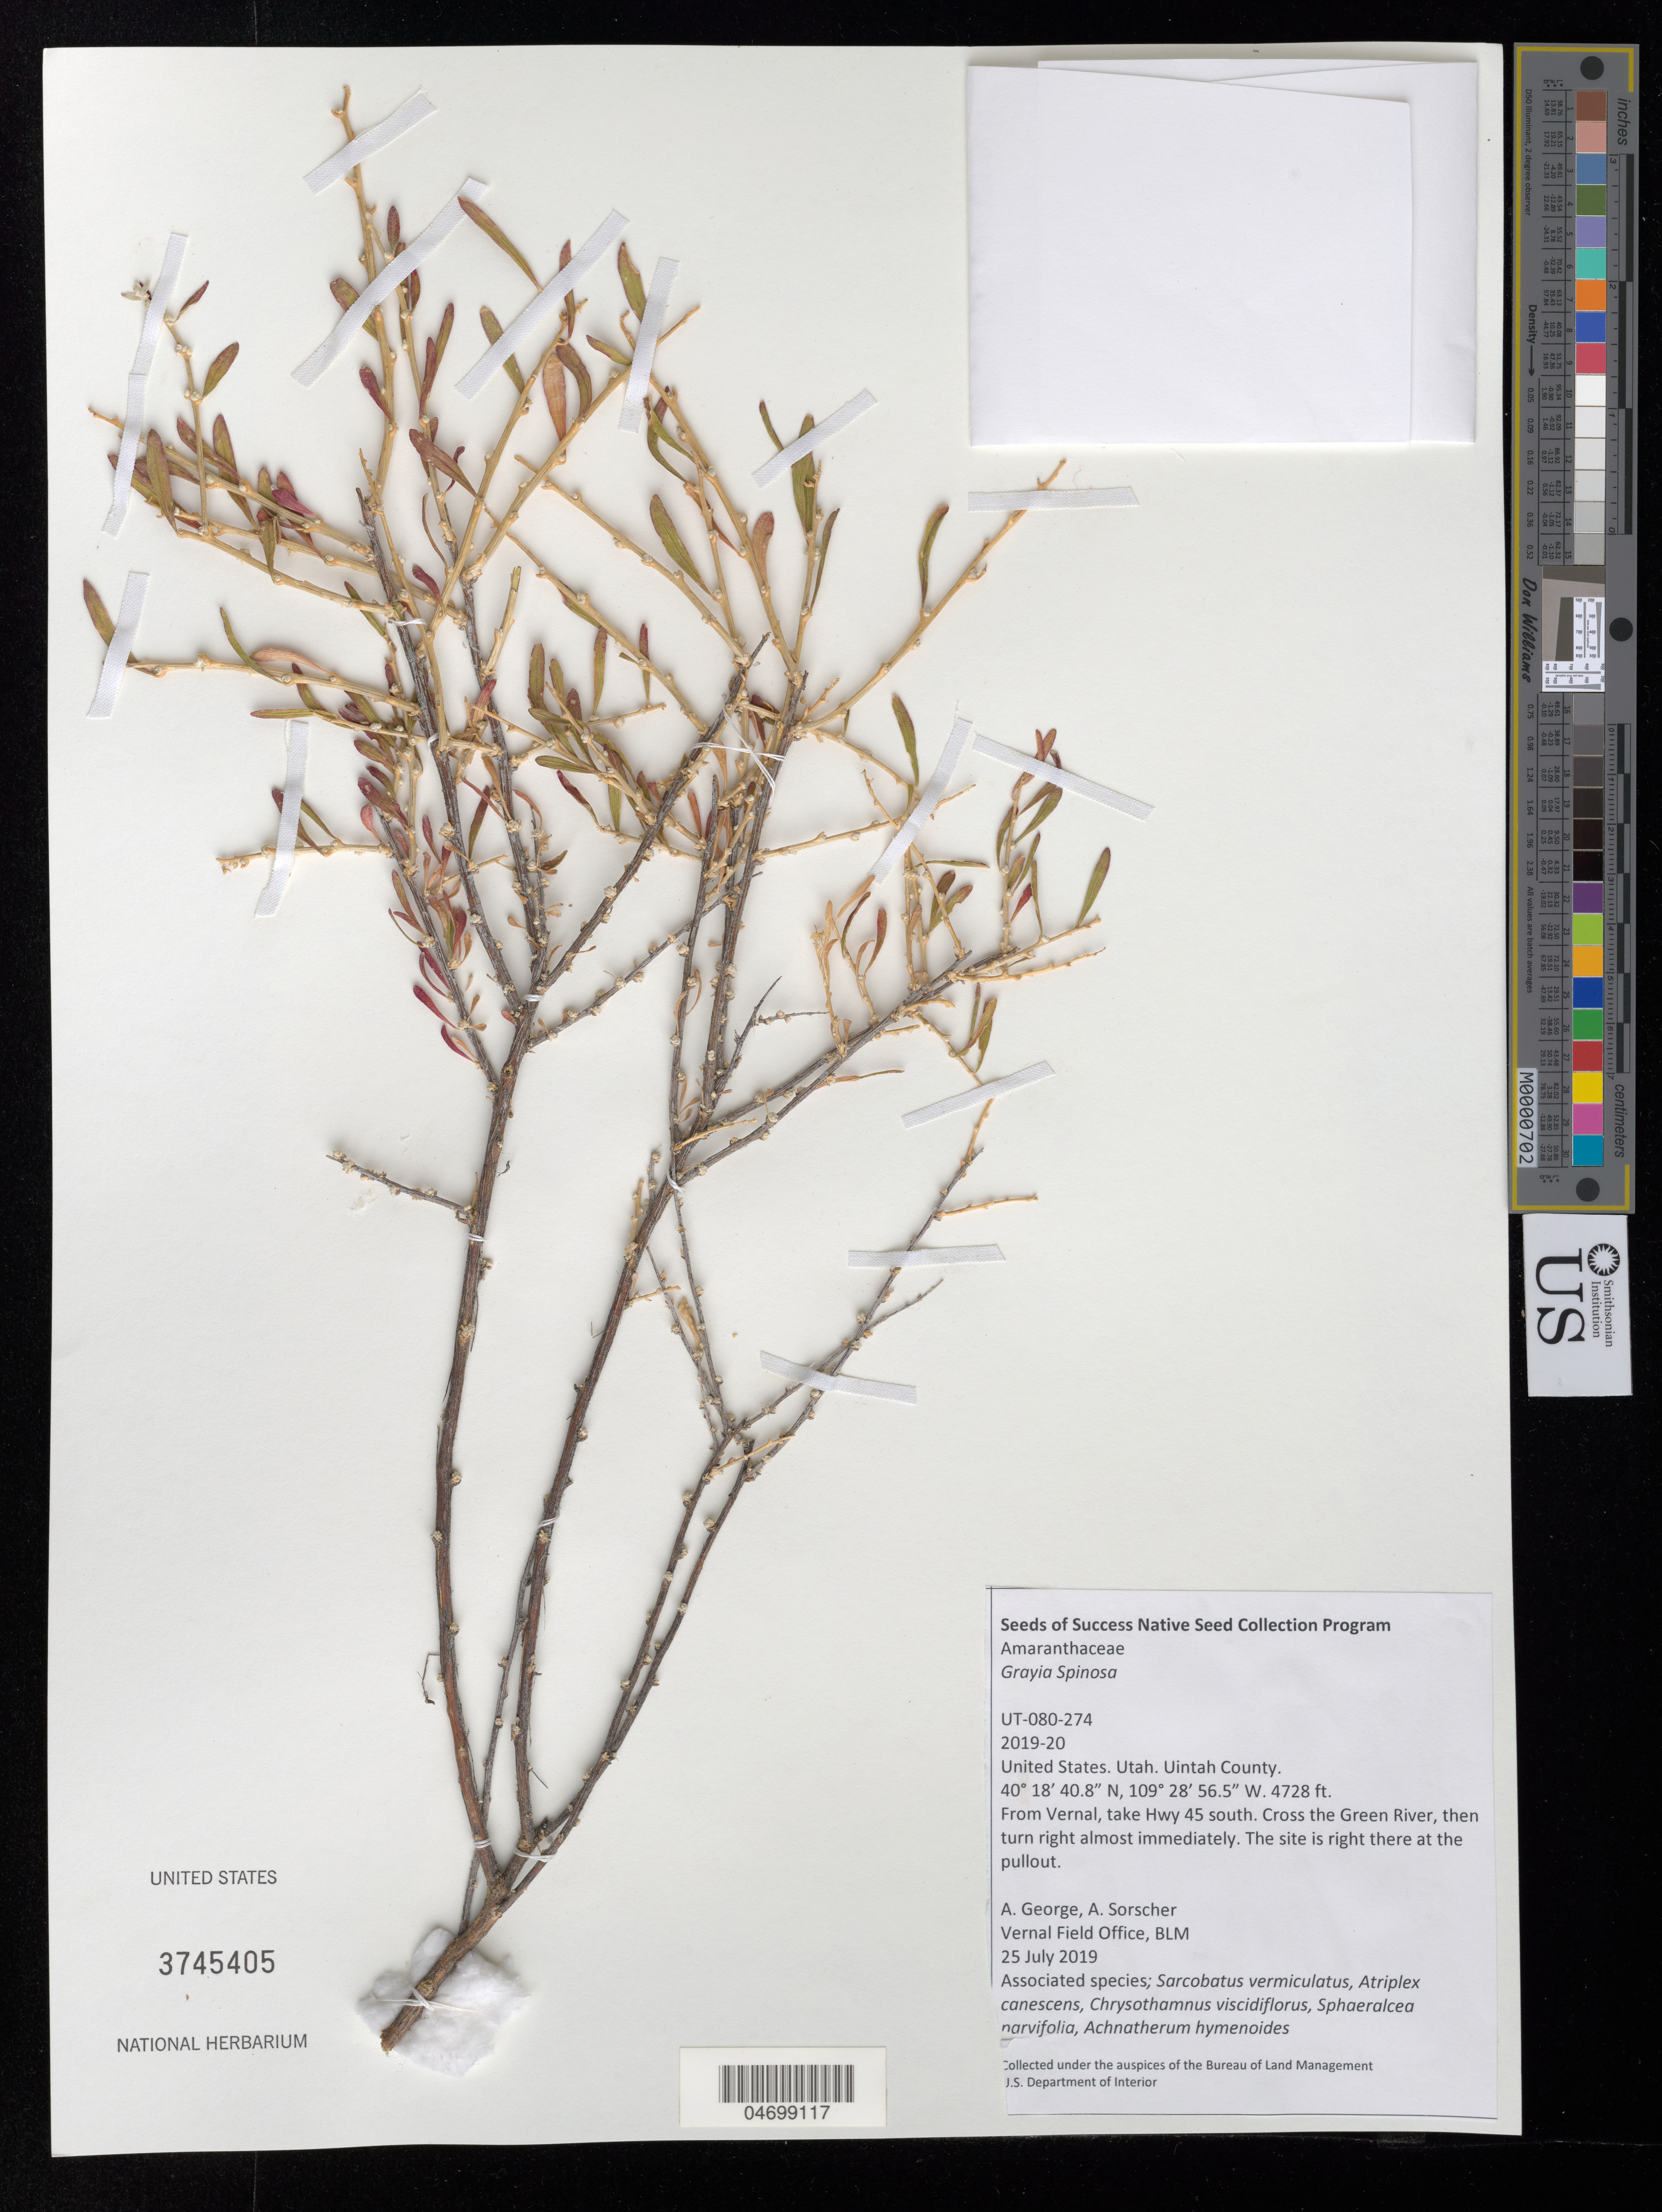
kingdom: Plantae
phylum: Tracheophyta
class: Magnoliopsida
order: Caryophyllales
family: Amaranthaceae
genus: Grayia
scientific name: Grayia spinosa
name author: (Hook.) Moq.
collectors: A. George & A. Sorscher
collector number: UT080-274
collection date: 2019-07-25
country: United States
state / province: Utah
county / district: Uintah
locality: Near Green River.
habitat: With Sarcobatus vermiculatus, Atriplex canescens, Sphaeralcea parvifolia, etc.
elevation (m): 1441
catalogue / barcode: US 3745405